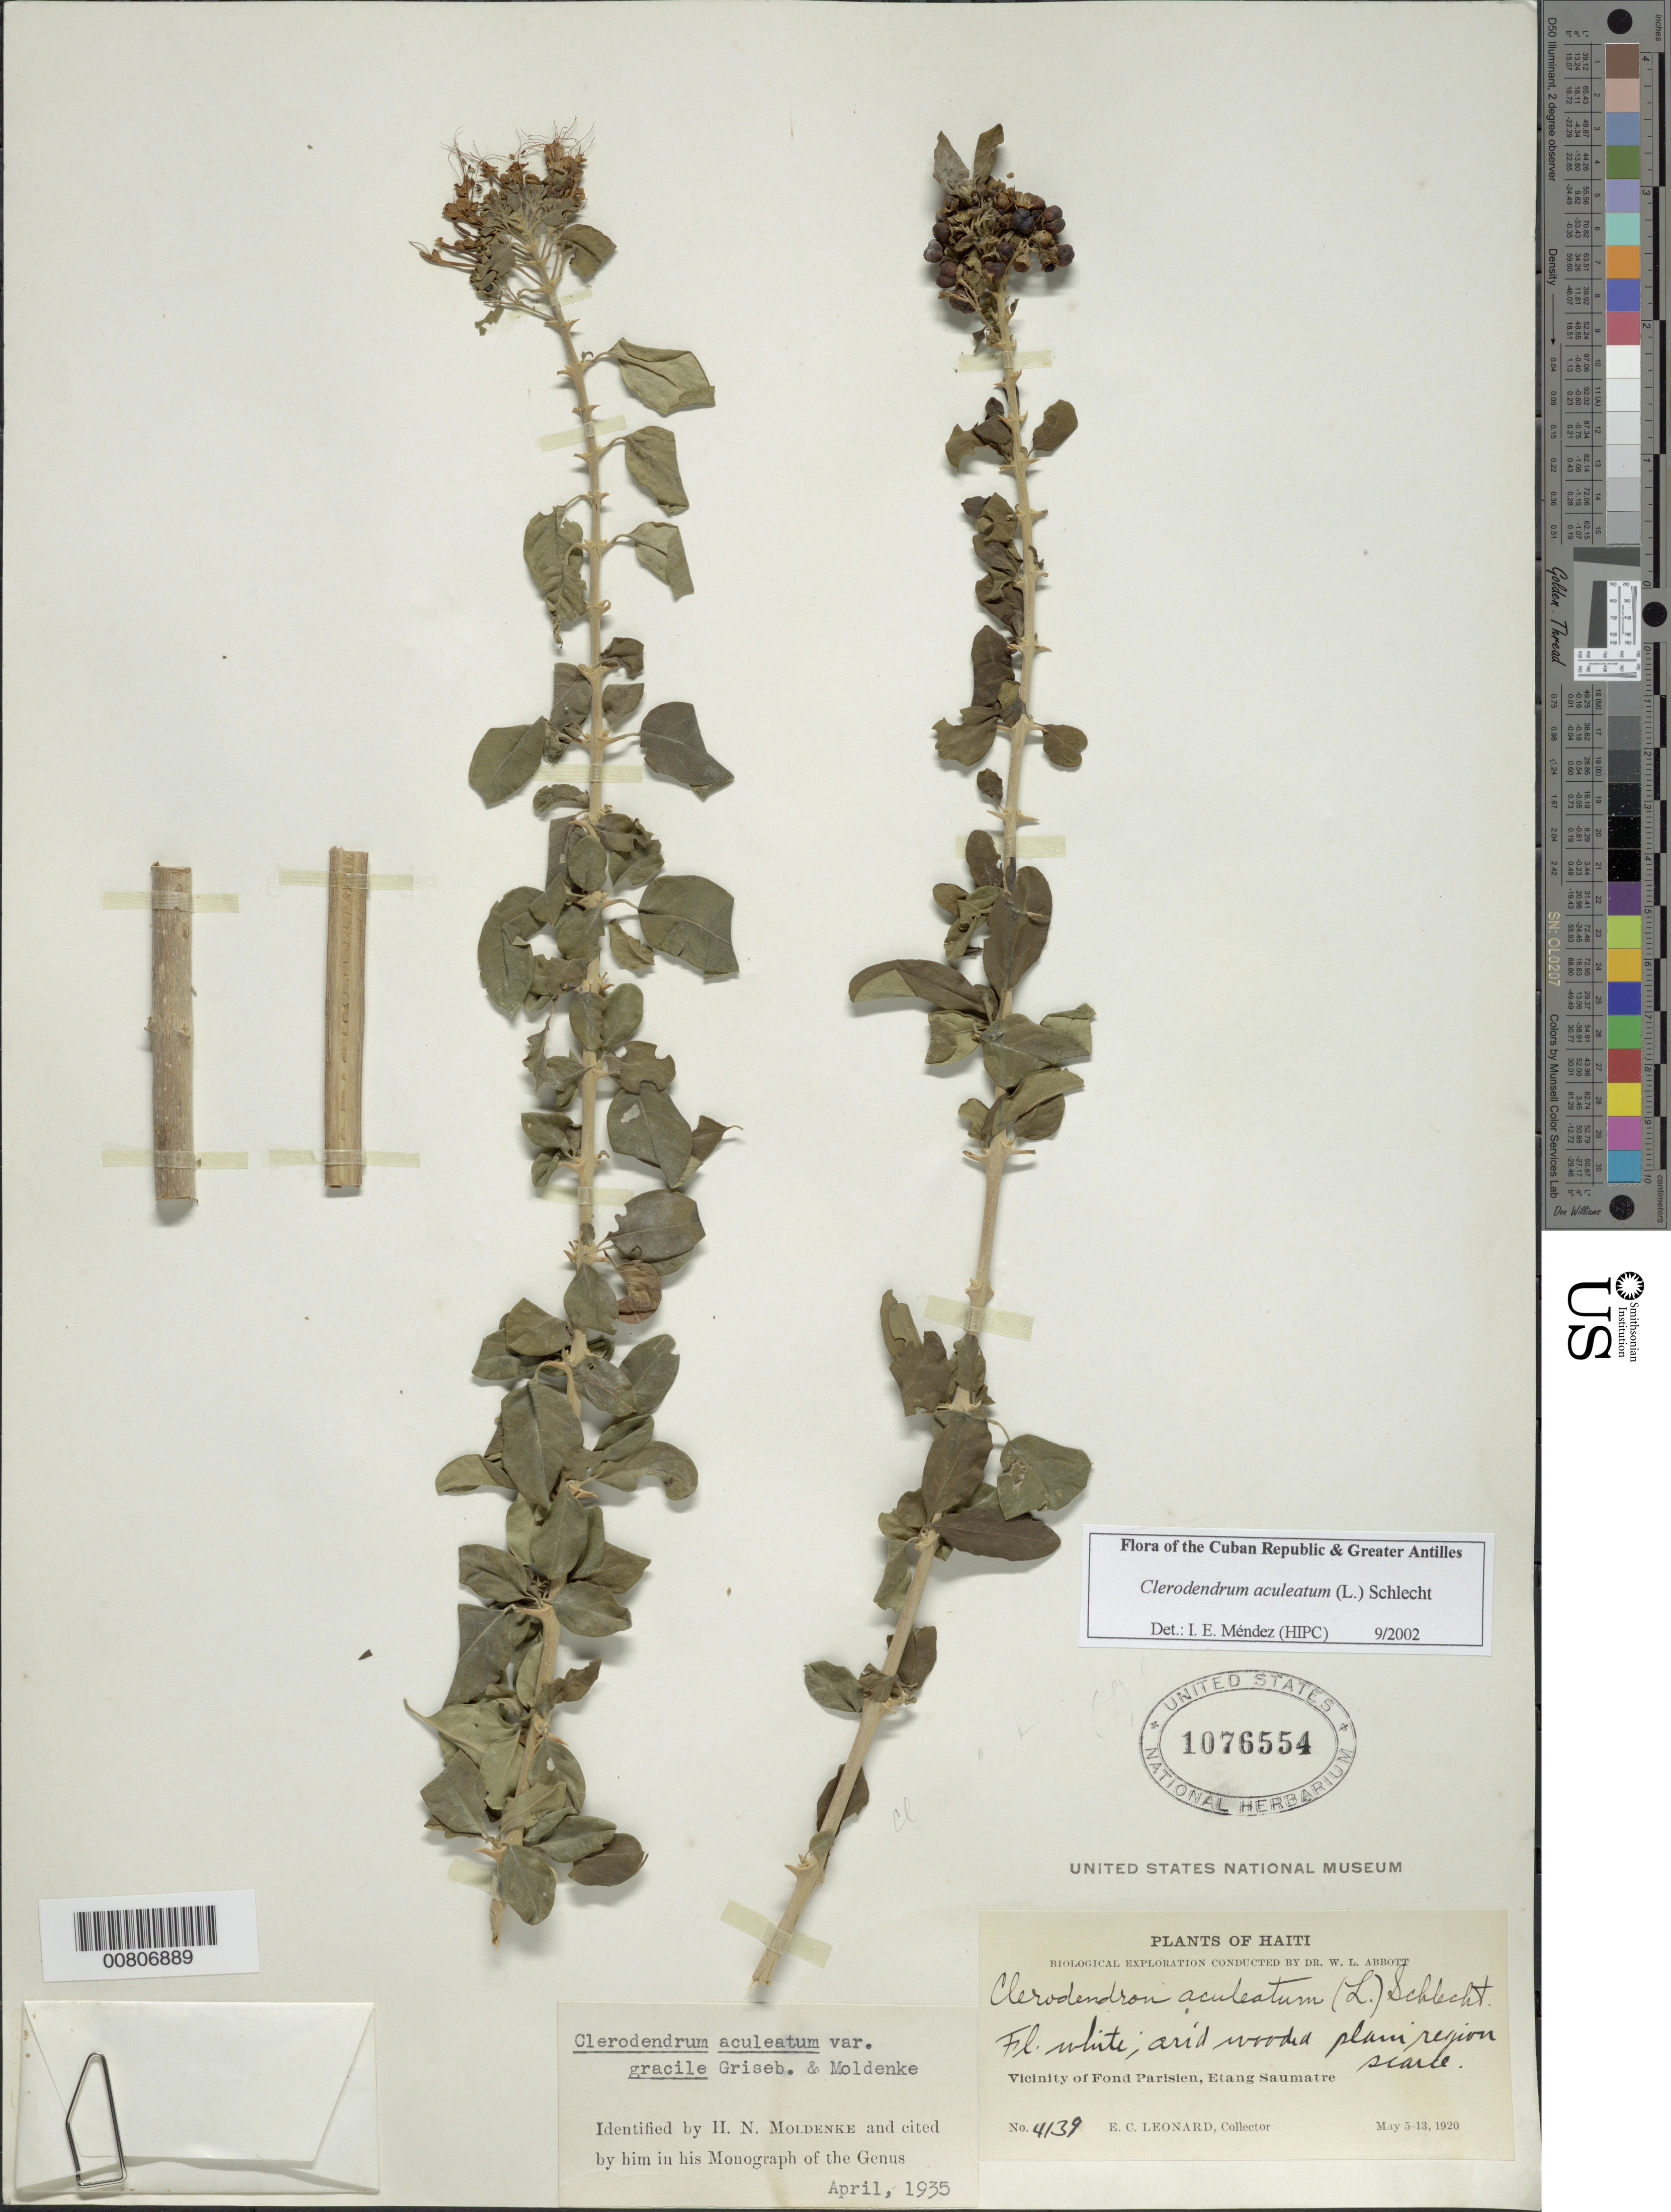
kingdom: Plantae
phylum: Tracheophyta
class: Magnoliopsida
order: Lamiales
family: Lamiaceae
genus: Clerodendrum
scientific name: Clerodendrum aculeatum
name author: (L.) Schltdl.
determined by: Méndez, Isidro E., (HIPC)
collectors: E. C. Leonard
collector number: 4139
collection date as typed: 05 May 1920 to 13 May 1920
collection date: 1920-05-05/1920-05-13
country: Haiti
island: Hispaniola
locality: Vond Parisien vicinity, Etang Saumatre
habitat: Arid wooded plain region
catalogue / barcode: US 1076554